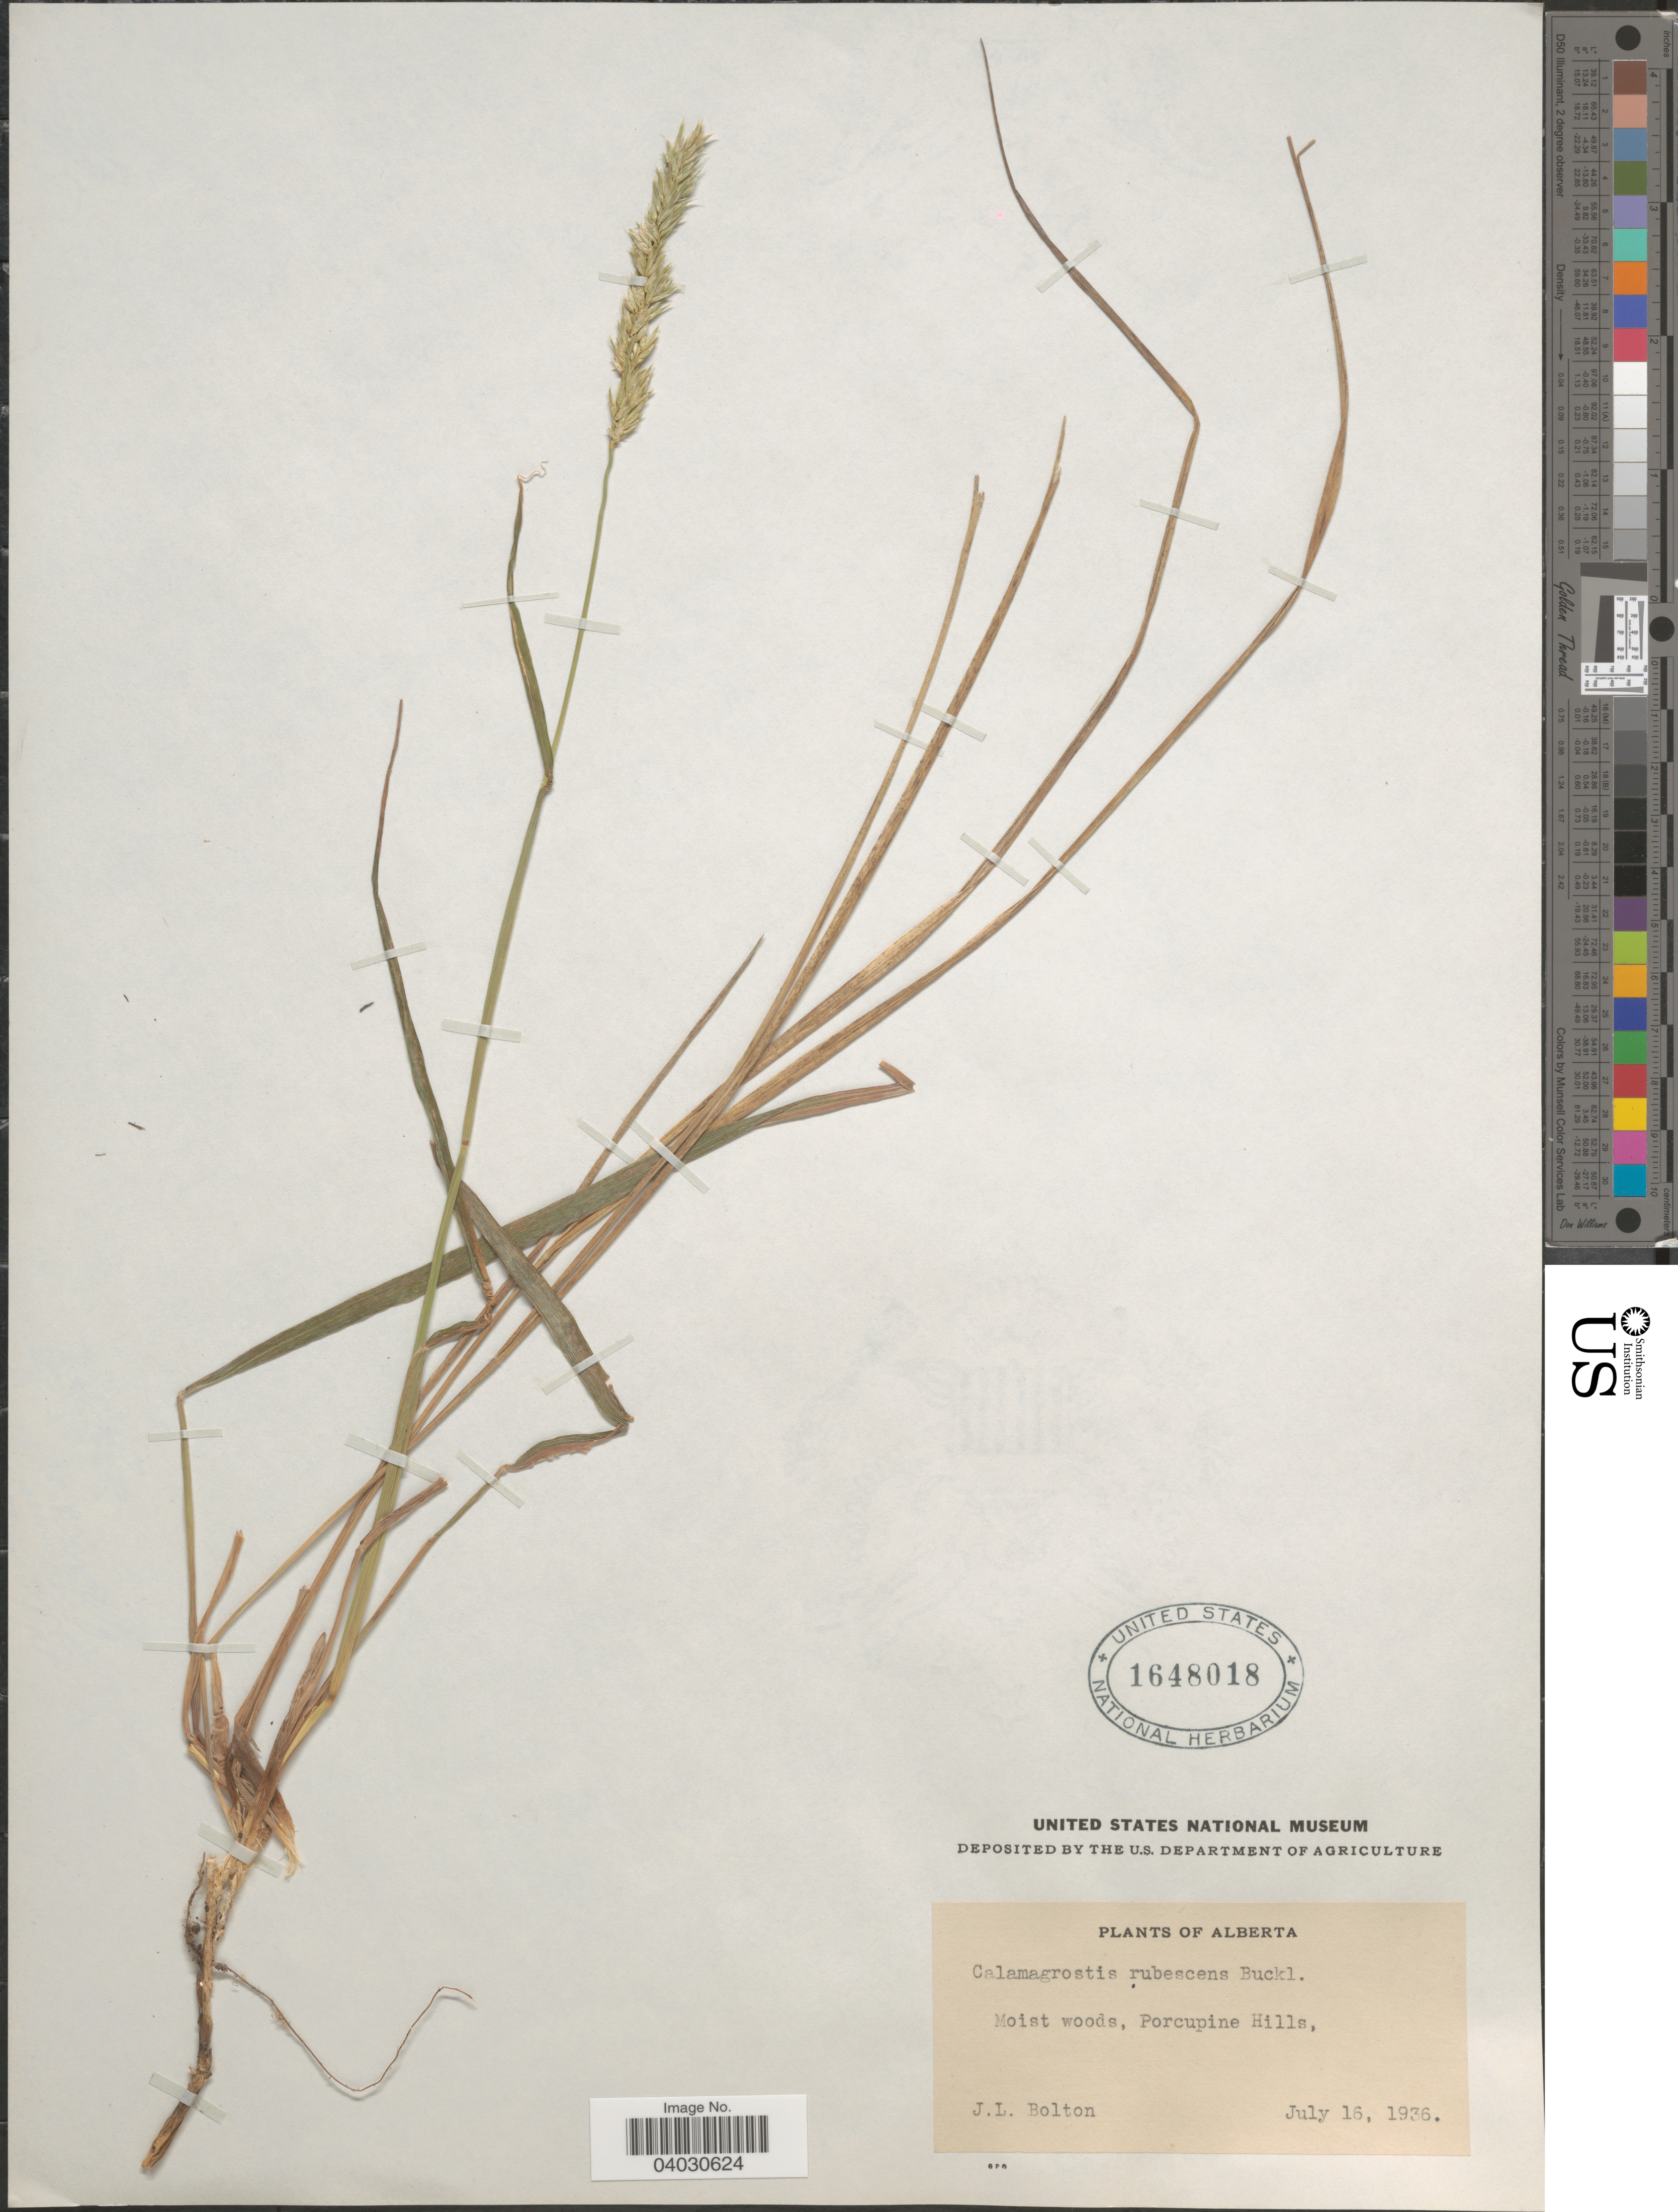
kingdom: Plantae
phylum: Tracheophyta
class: Liliopsida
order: Poales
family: Poaceae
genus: Calamagrostis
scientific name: Calamagrostis rubescens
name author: Buckley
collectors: J. Bolton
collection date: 1936-07-16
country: Canada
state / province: Alberta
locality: Porcupine Hills.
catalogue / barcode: US 1648018